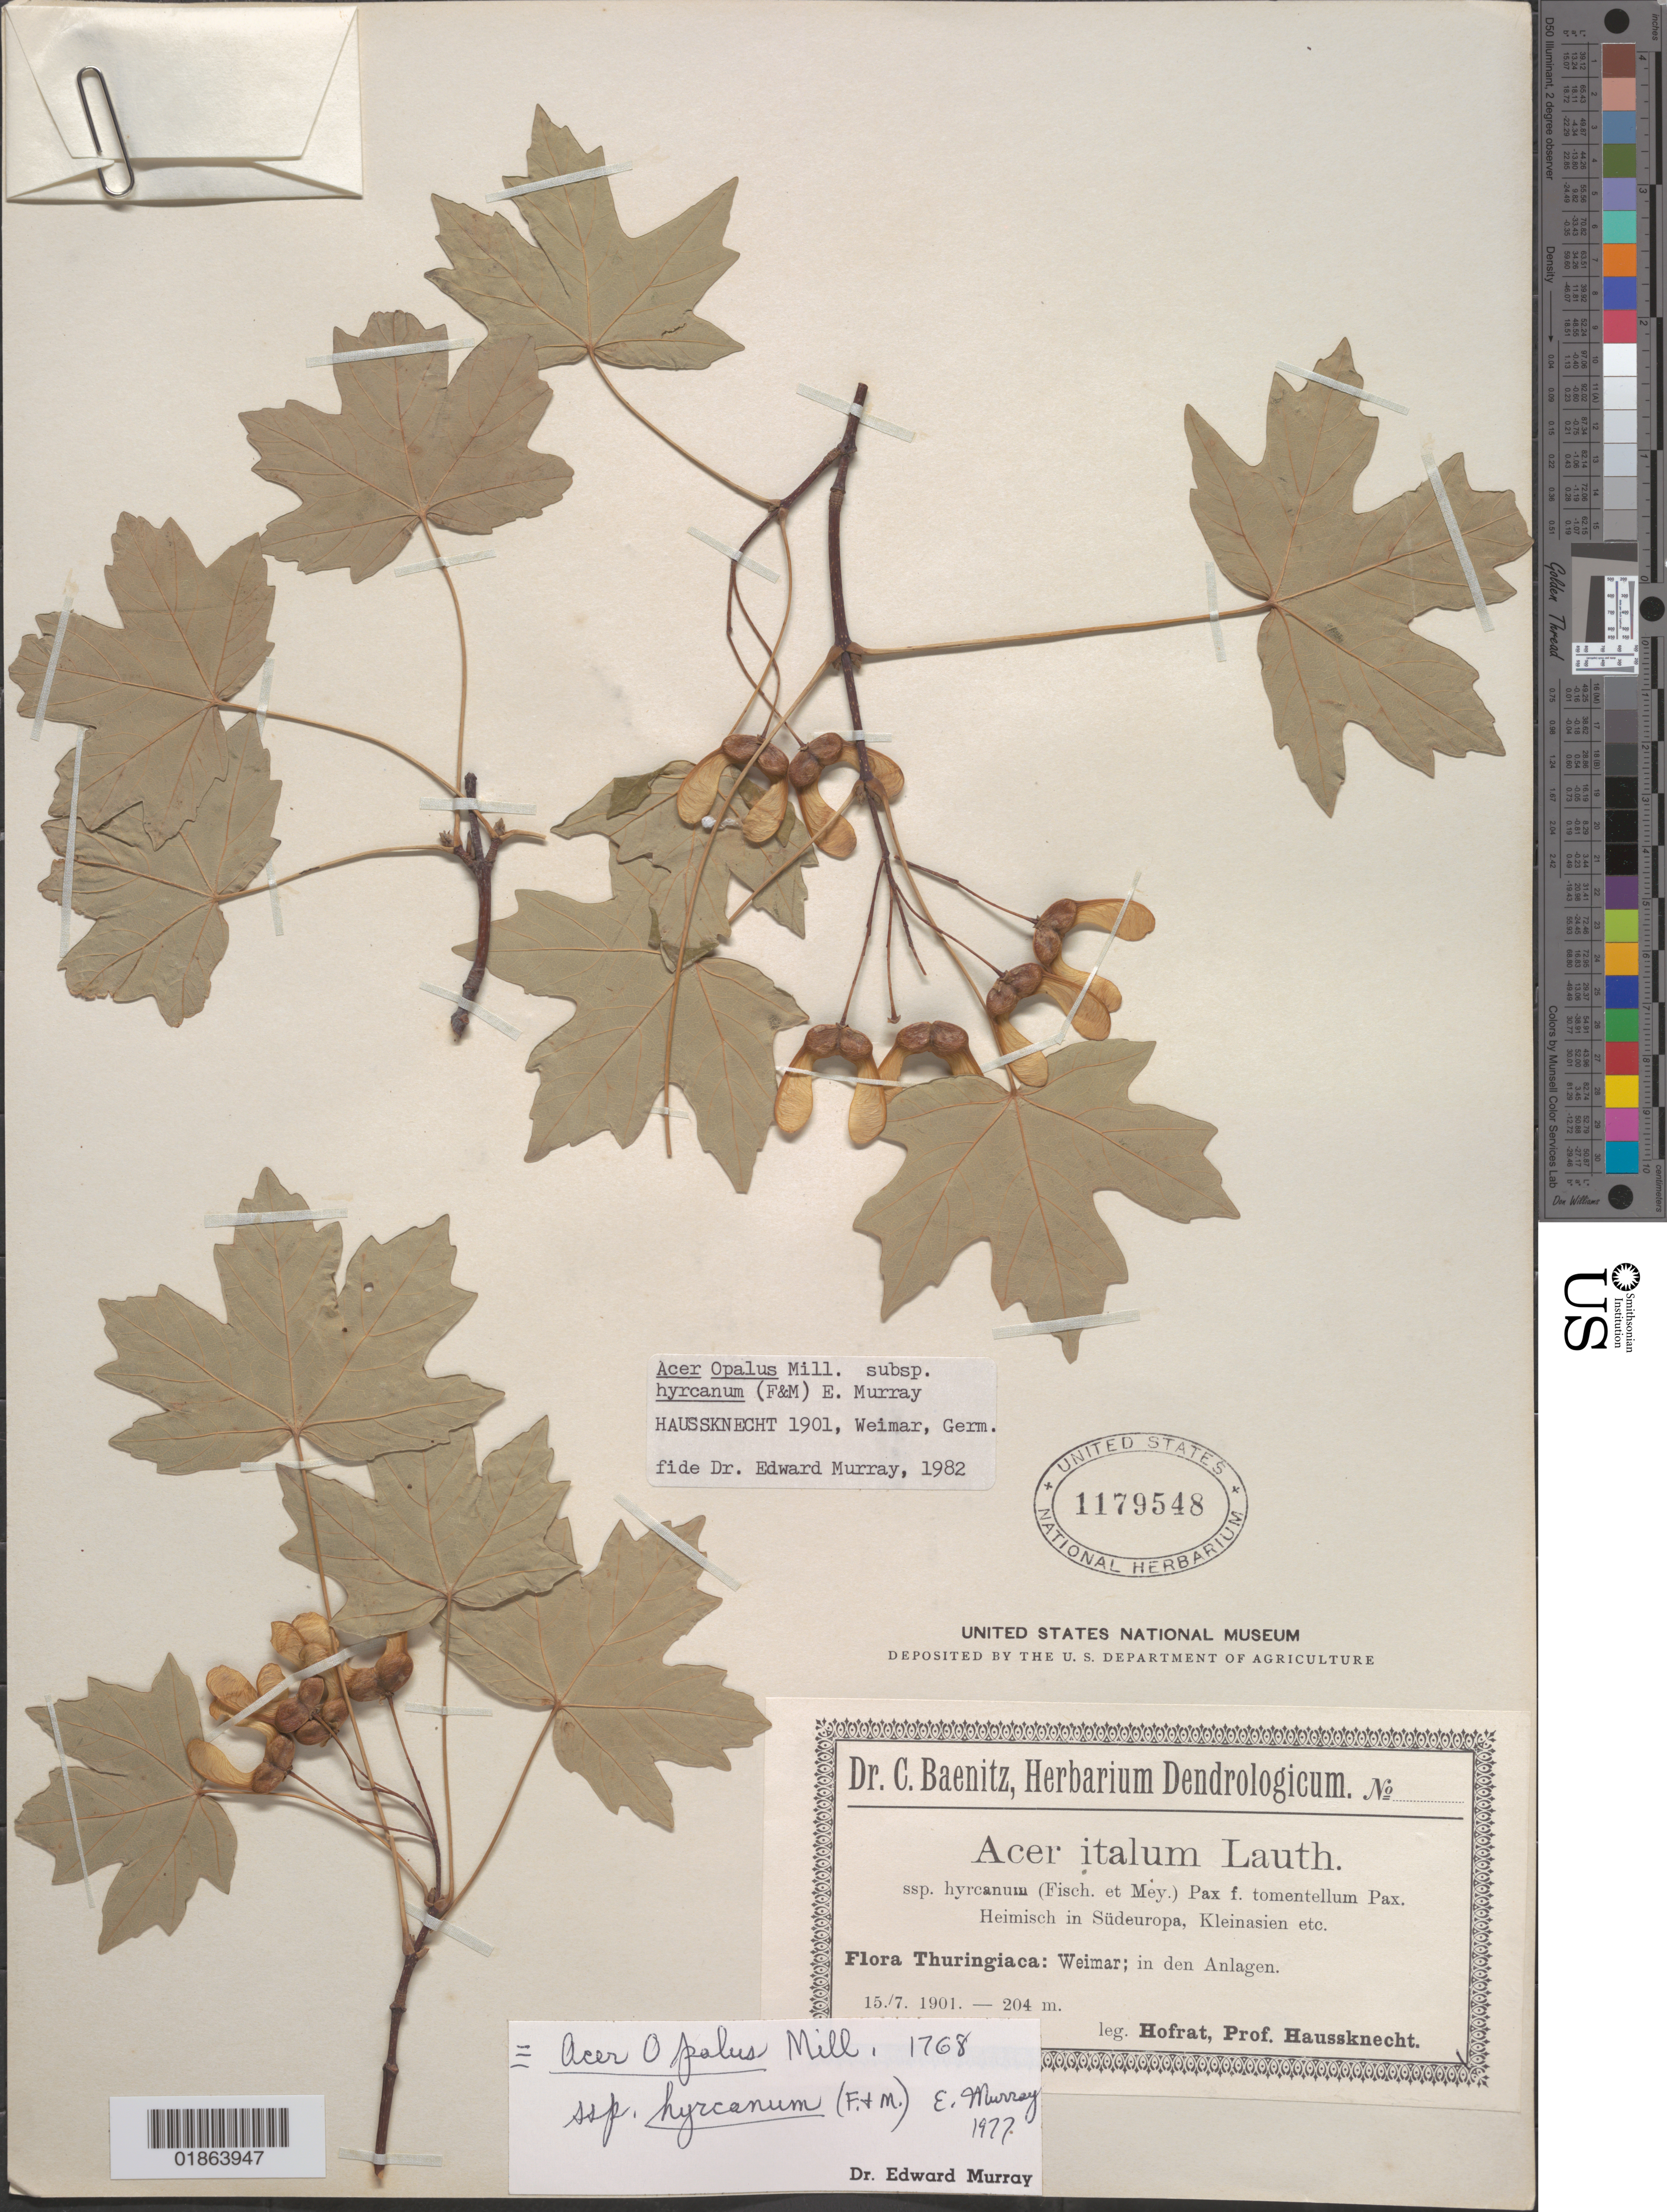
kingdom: Plantae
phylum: Tracheophyta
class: Magnoliopsida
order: Sapindales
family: Sapindaceae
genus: Acer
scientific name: Acer opalus subsp. hyrcanum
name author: (Fisch. & C.A. Mey.) A.E. Murray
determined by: Murray, Edward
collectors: H. Haussknecht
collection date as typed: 15./7. 1901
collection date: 1901-07-15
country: Germany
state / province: Thuringia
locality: Flora Thuringiaca: Weimar; in den Anlagen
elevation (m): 204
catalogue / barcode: US 1179548